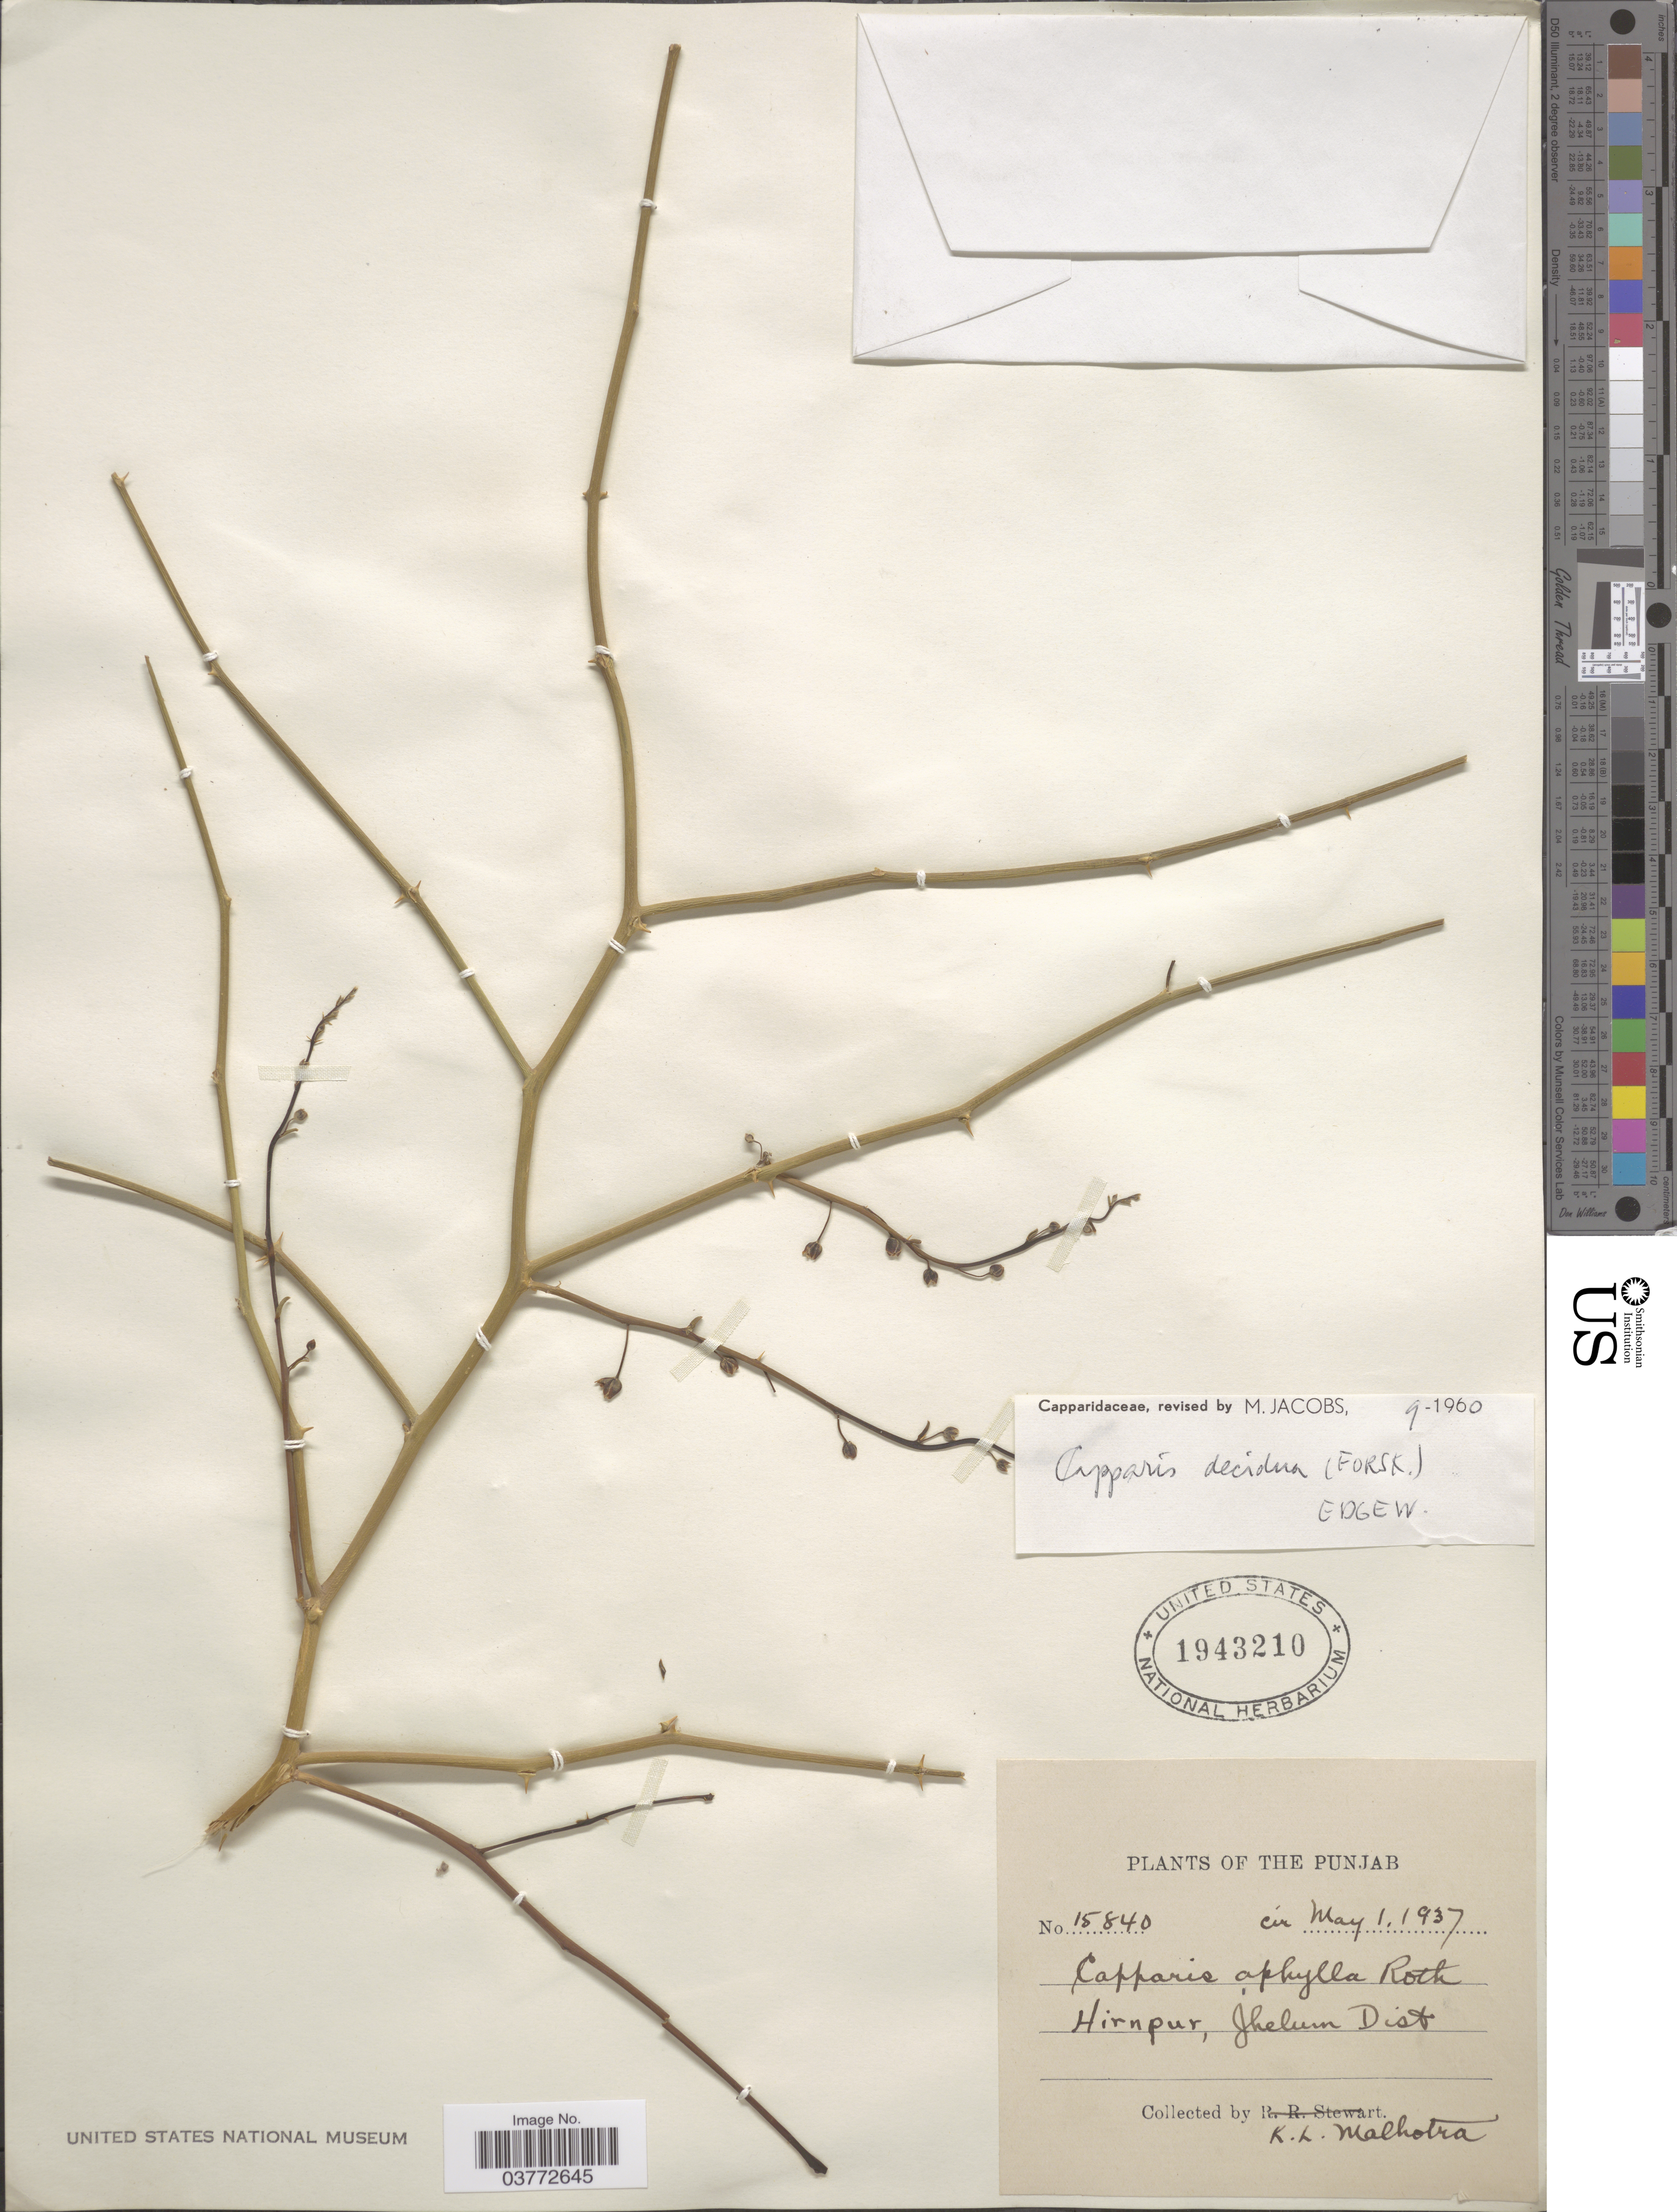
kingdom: Plantae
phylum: Tracheophyta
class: Magnoliopsida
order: Brassicales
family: Capparaceae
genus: Capparis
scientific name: Capparis decidua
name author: (Forssk.) Edgew.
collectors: K. Malhotra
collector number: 15840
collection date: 1937-05-01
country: Pakistan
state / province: Punjab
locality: Hirnpur, Jhelum Dist.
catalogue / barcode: US 1943210